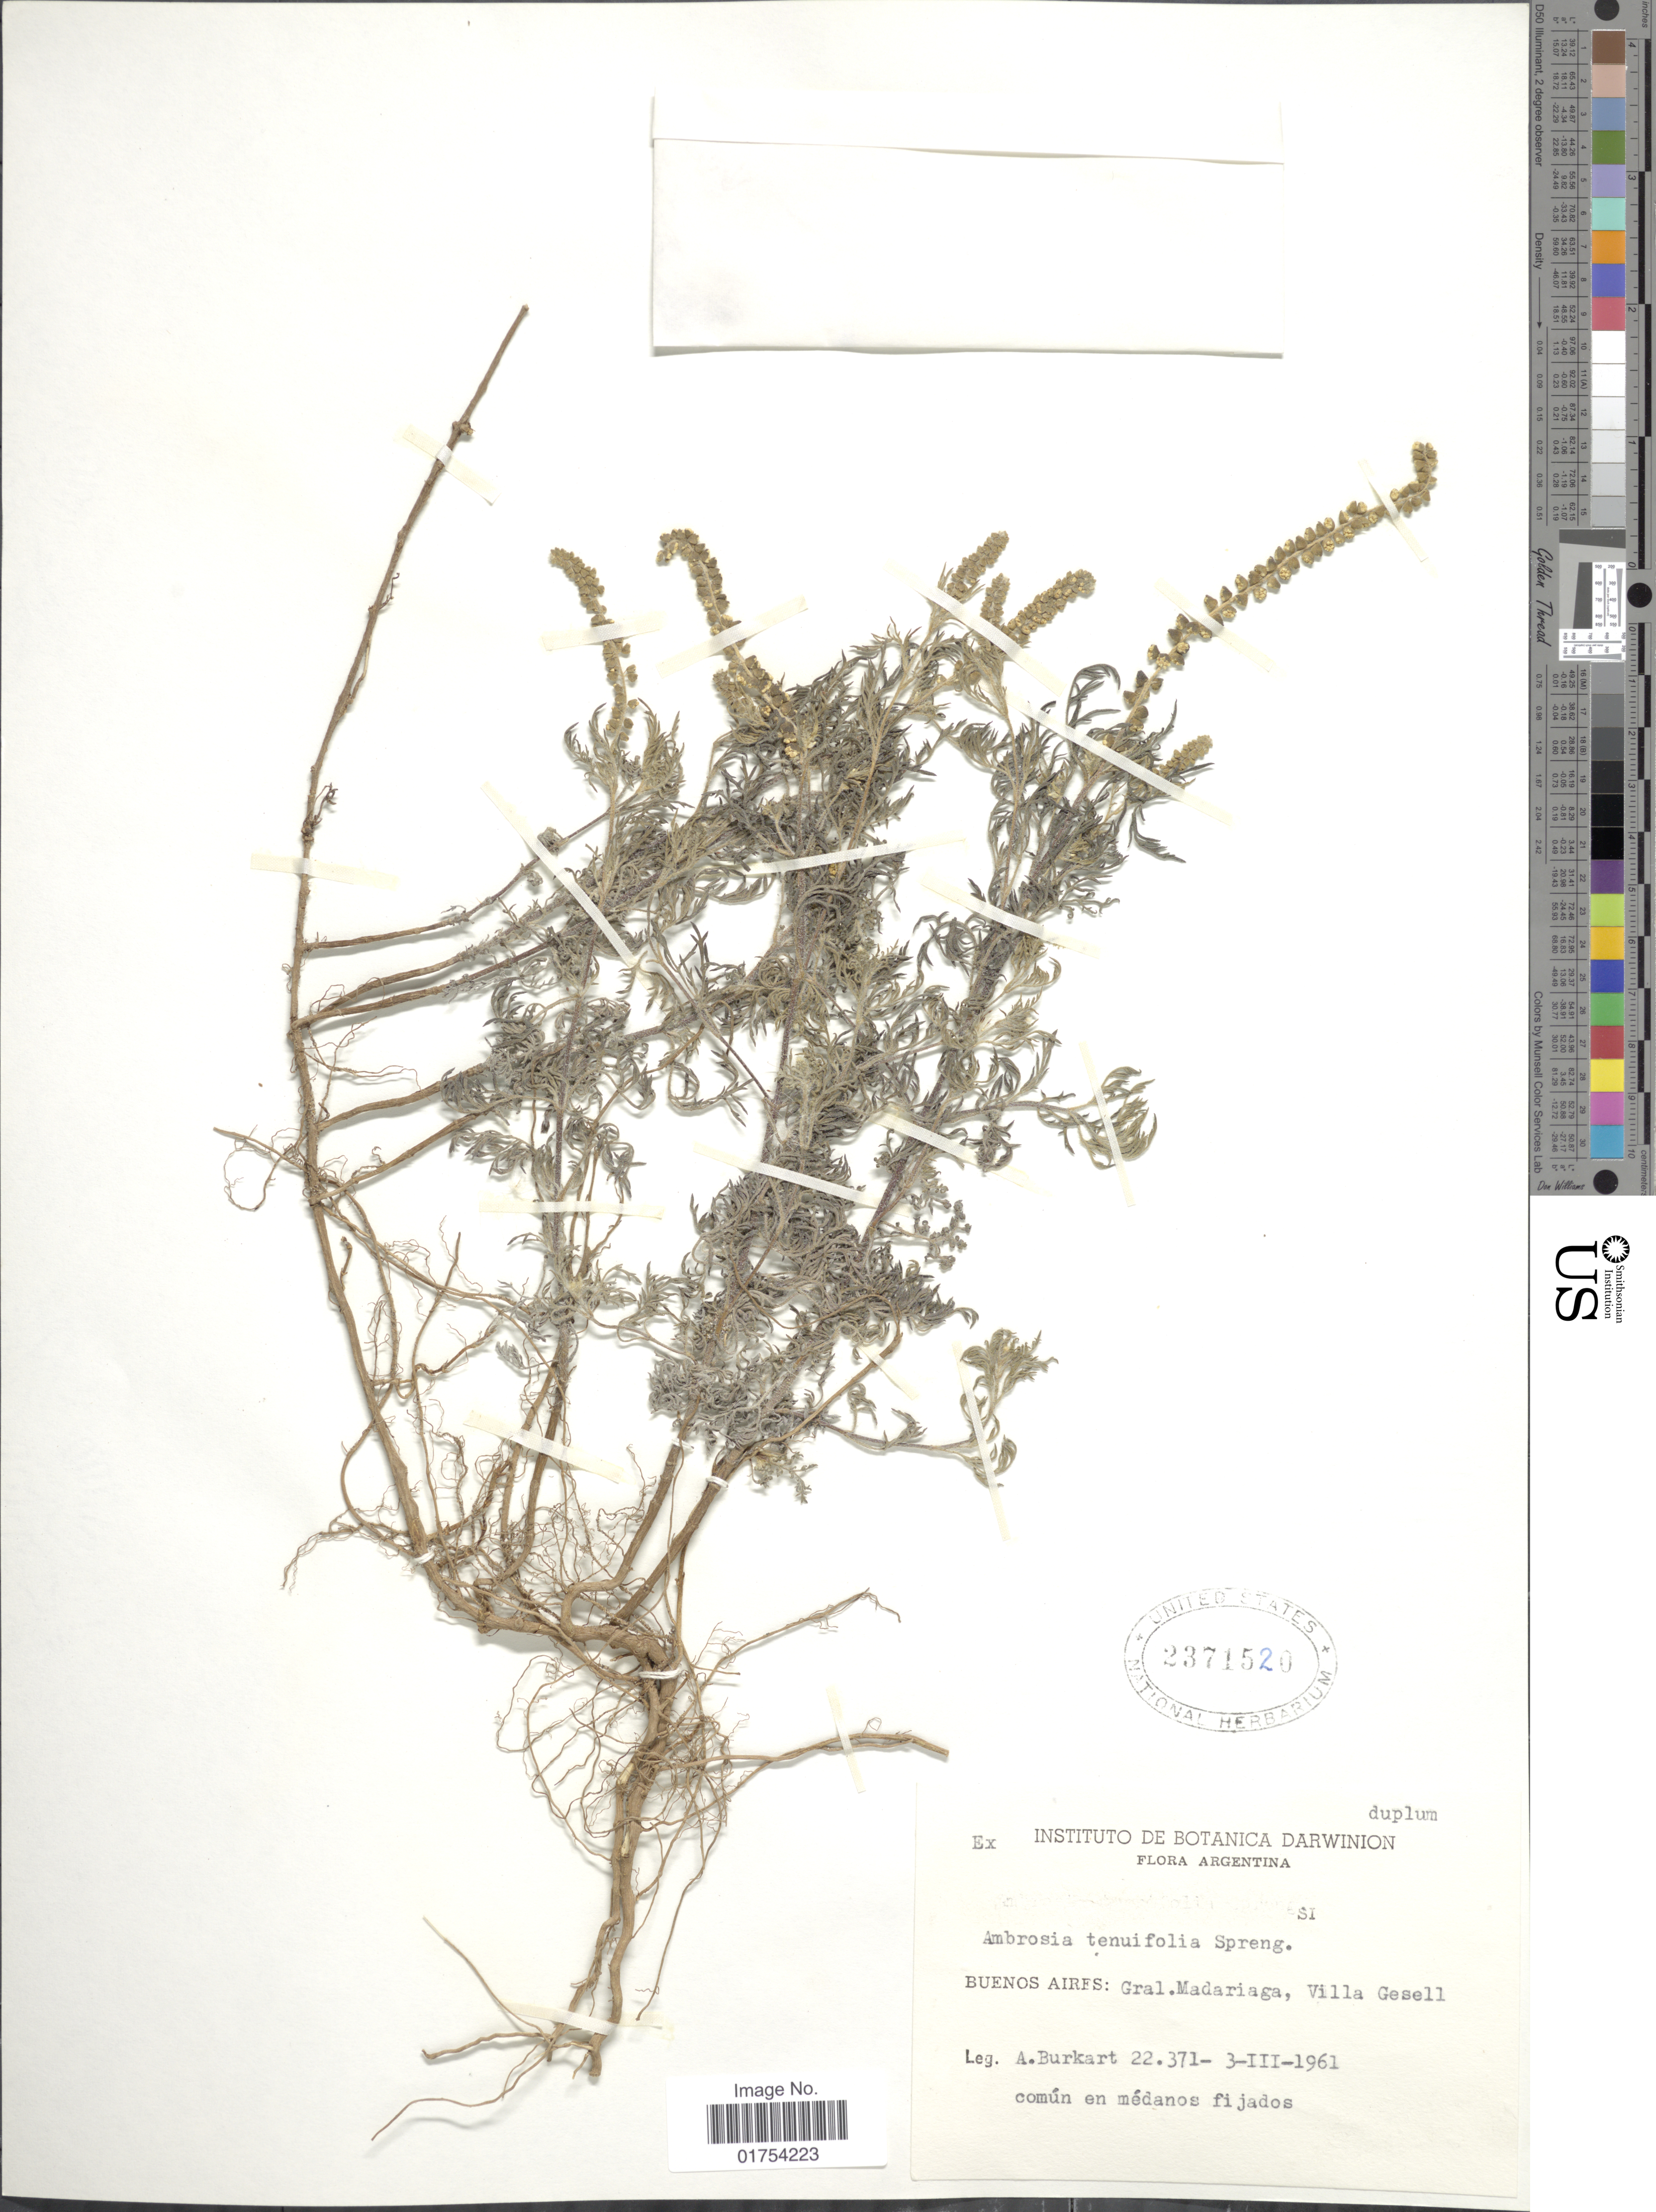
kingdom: Plantae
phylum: Tracheophyta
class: Magnoliopsida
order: Asterales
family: Asteraceae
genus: Ambrosia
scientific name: Ambrosia tenuifolia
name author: Spreng.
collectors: A. E. Burkart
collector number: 22371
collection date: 1961-03-03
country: Argentina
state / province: Buenos Aires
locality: Gral. Madariaga, Villa Gesell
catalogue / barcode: US 2371520